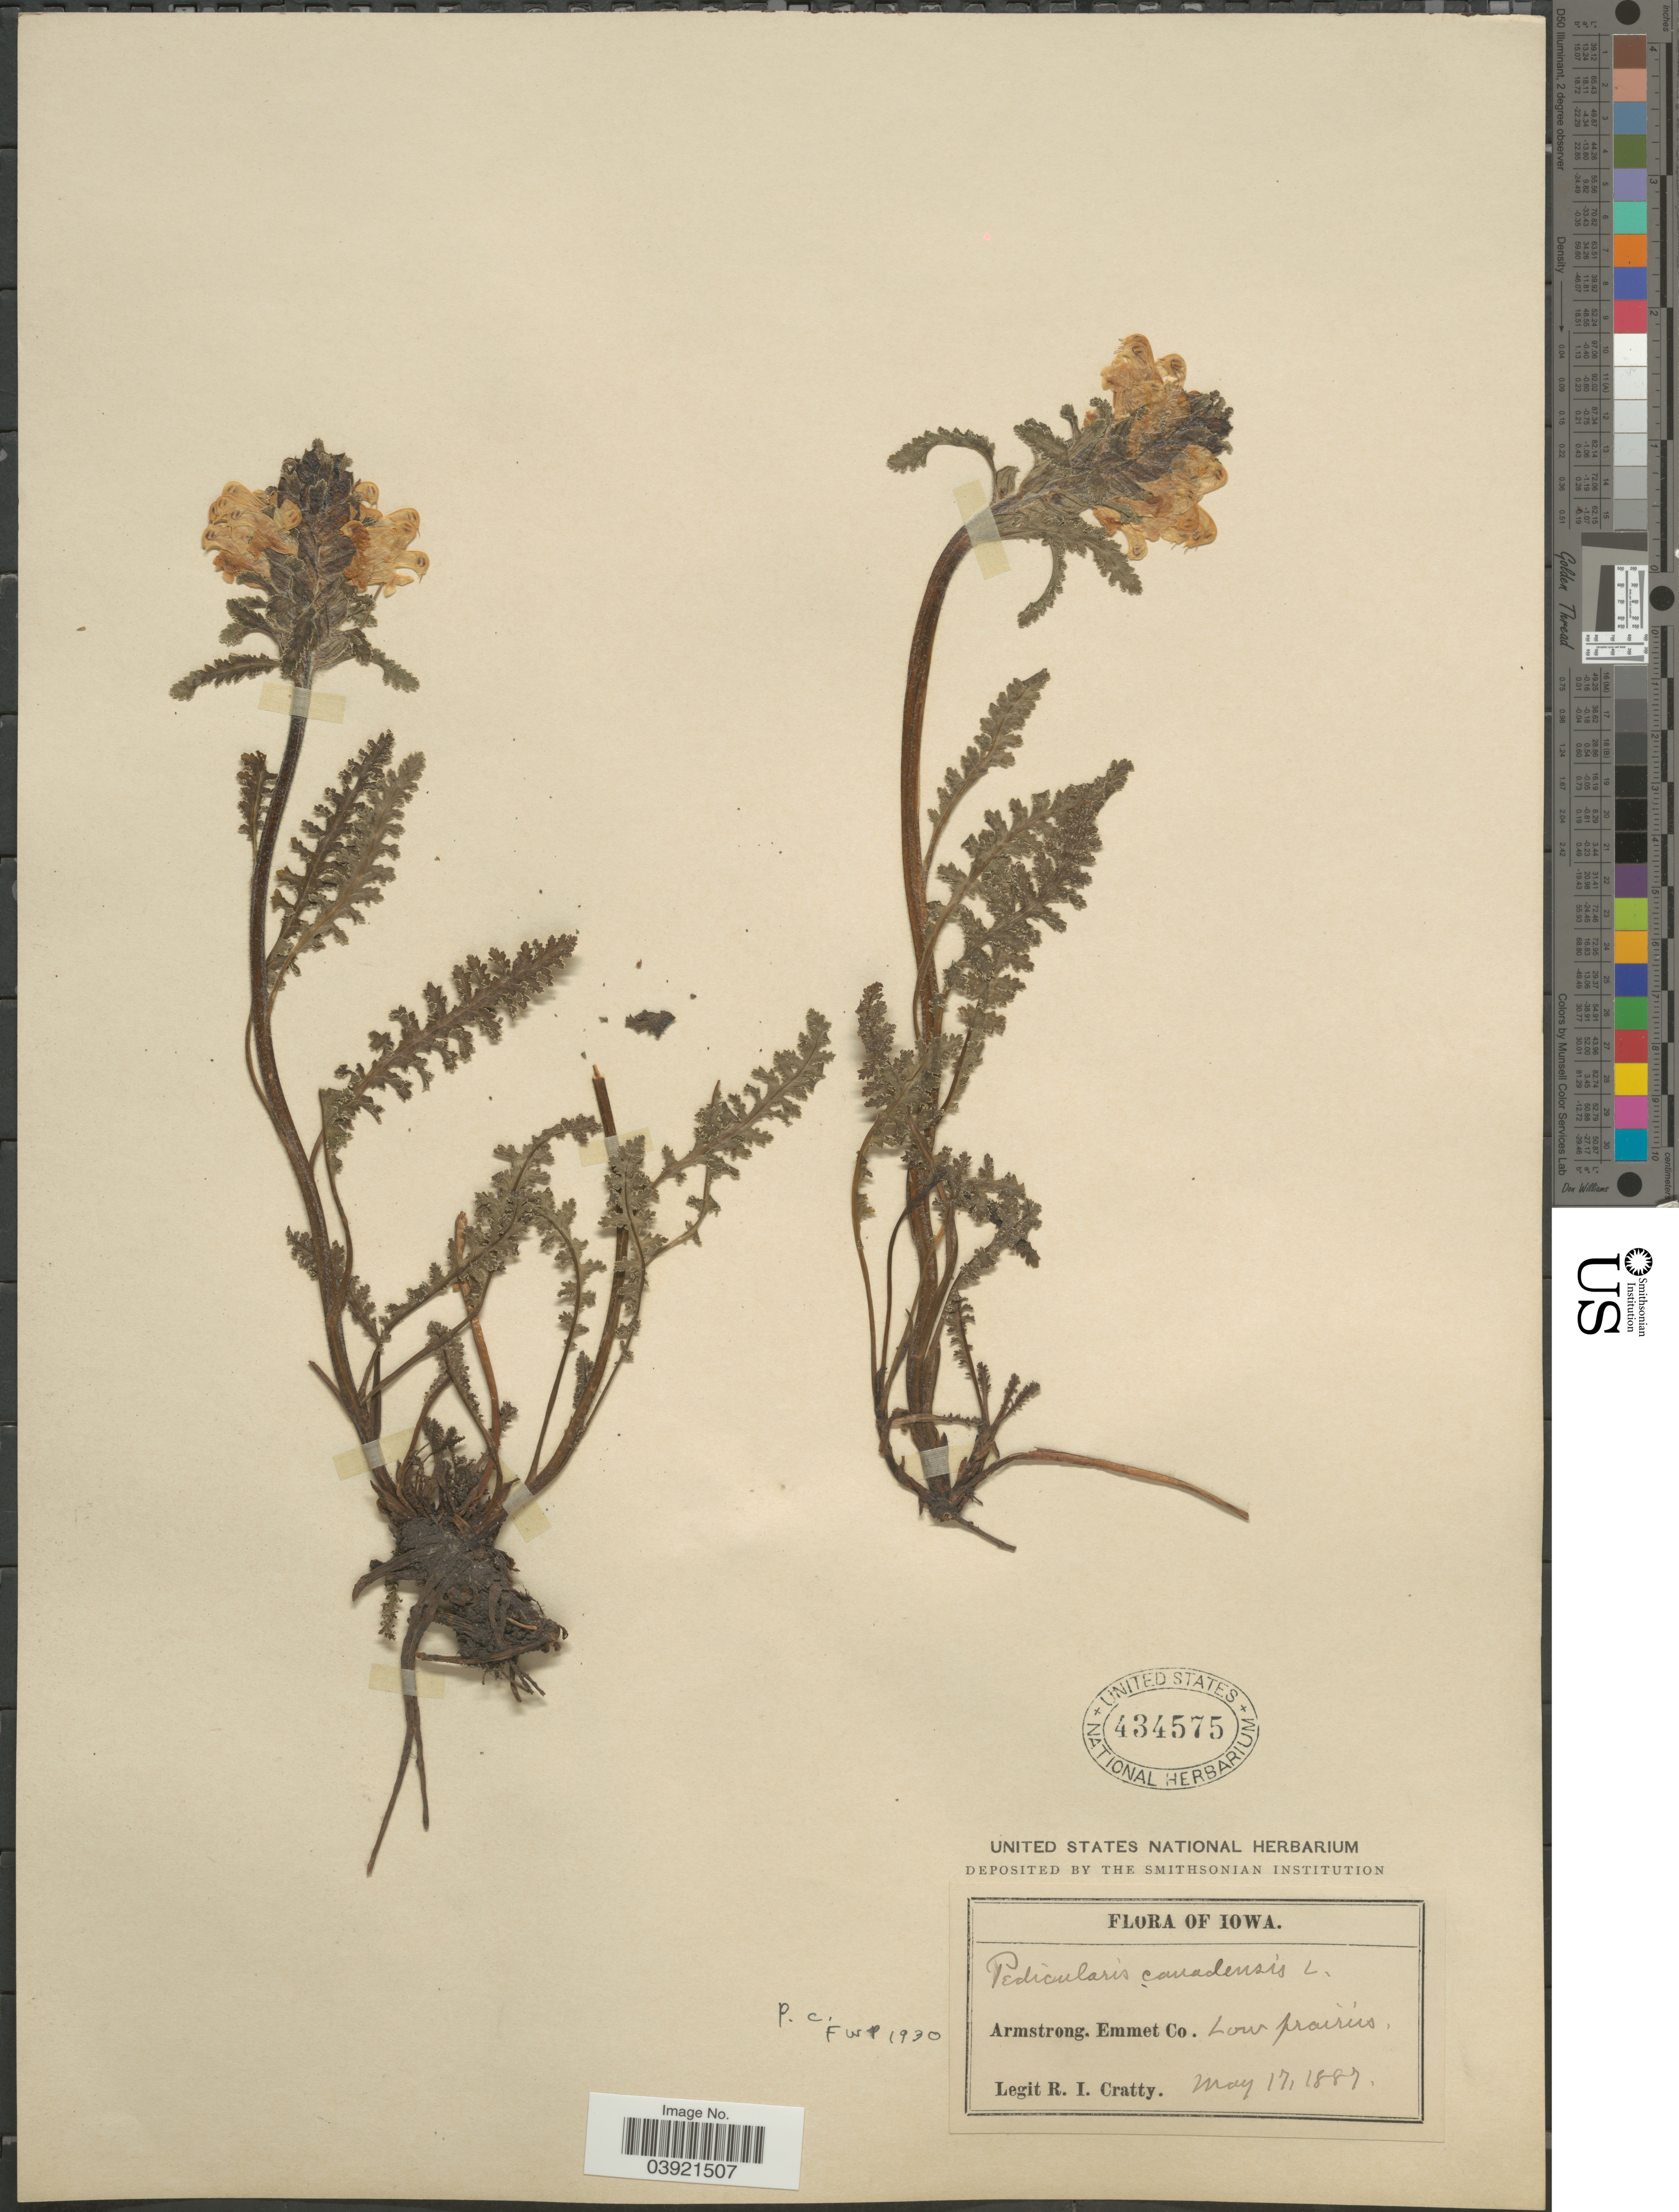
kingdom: Plantae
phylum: Tracheophyta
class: Magnoliopsida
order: Lamiales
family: Orobanchaceae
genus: Pedicularis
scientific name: Pedicularis canadensis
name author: L.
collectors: R. Cratty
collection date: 1887-05-17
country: United States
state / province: Iowa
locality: Armstrong, Emmet Co.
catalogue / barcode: US 434575